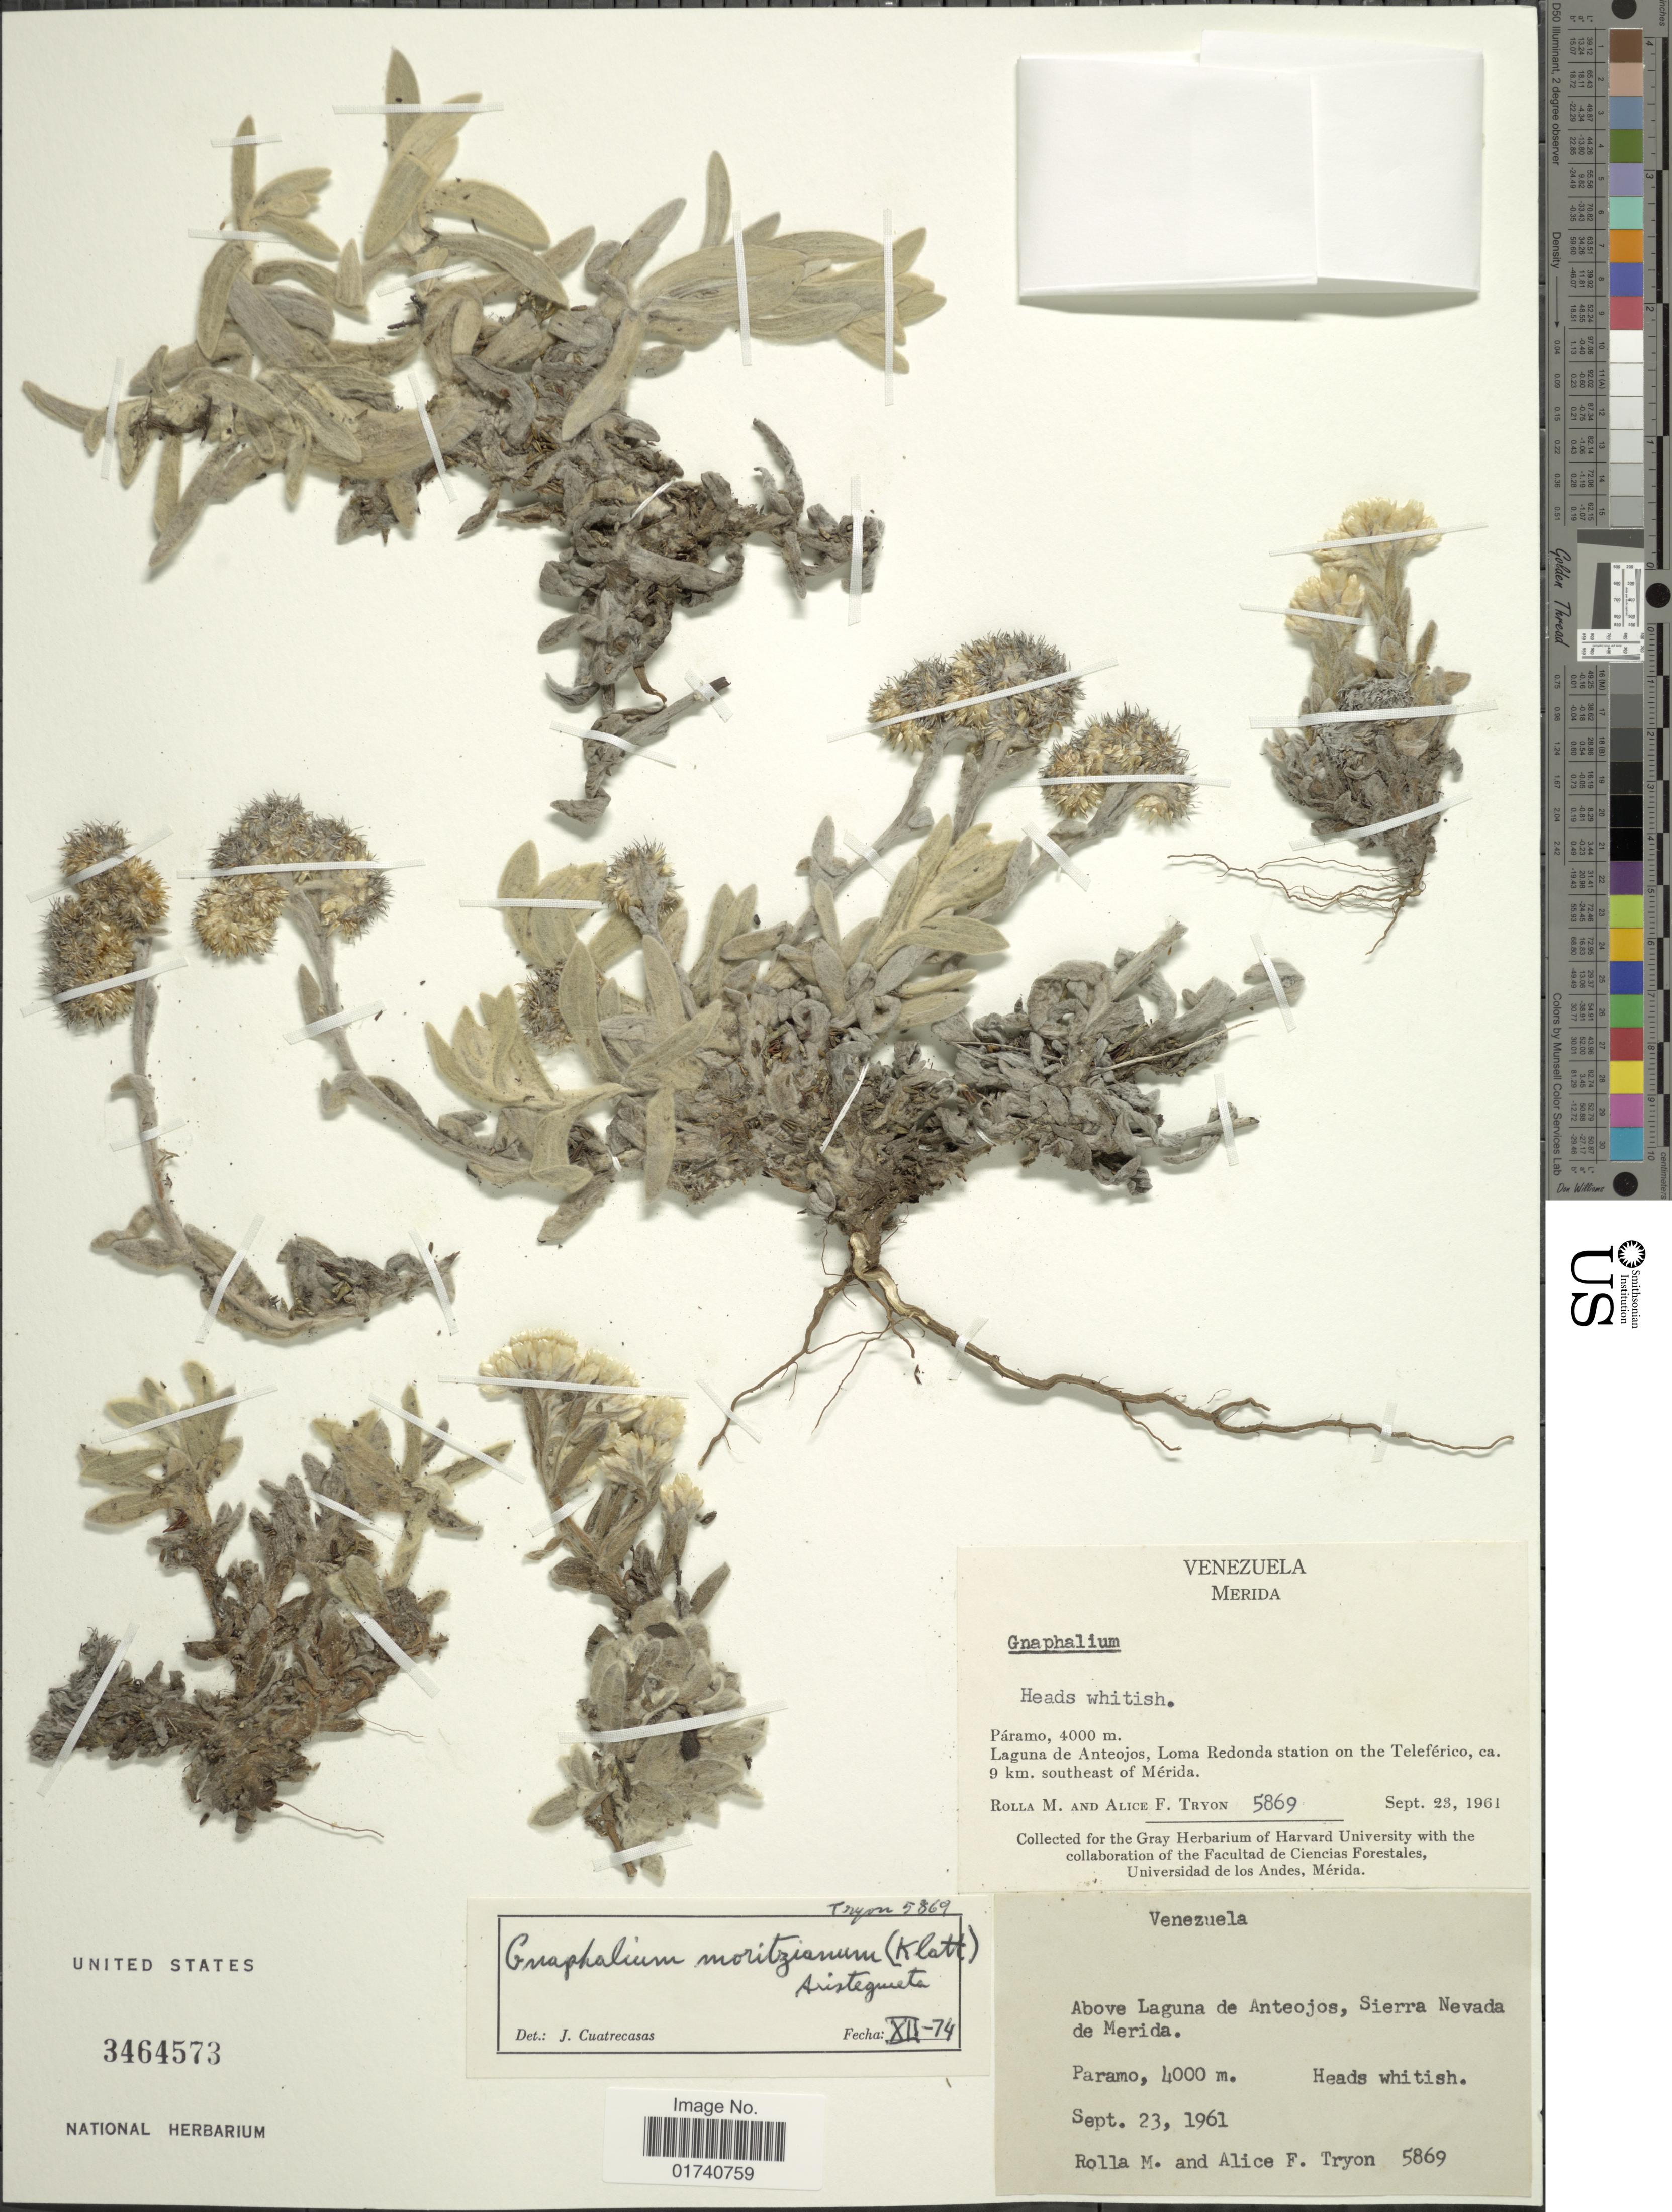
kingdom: Plantae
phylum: Tracheophyta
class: Magnoliopsida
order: Asterales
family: Asteraceae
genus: Pseudognaphalium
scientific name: Pseudognaphalium moritizianum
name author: (Klatt) V.M. Badillo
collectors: M. Rolla & A. F. Tryon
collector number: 5869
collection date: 1961-09-23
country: Venezuela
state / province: Mérida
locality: Paramo. Laguna de Anteojos, Loma Redonda station on the Teleferico, ca. 9 km. southeast of Merida. Sierra Nevada de Merida.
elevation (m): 4000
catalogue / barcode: US 3464573